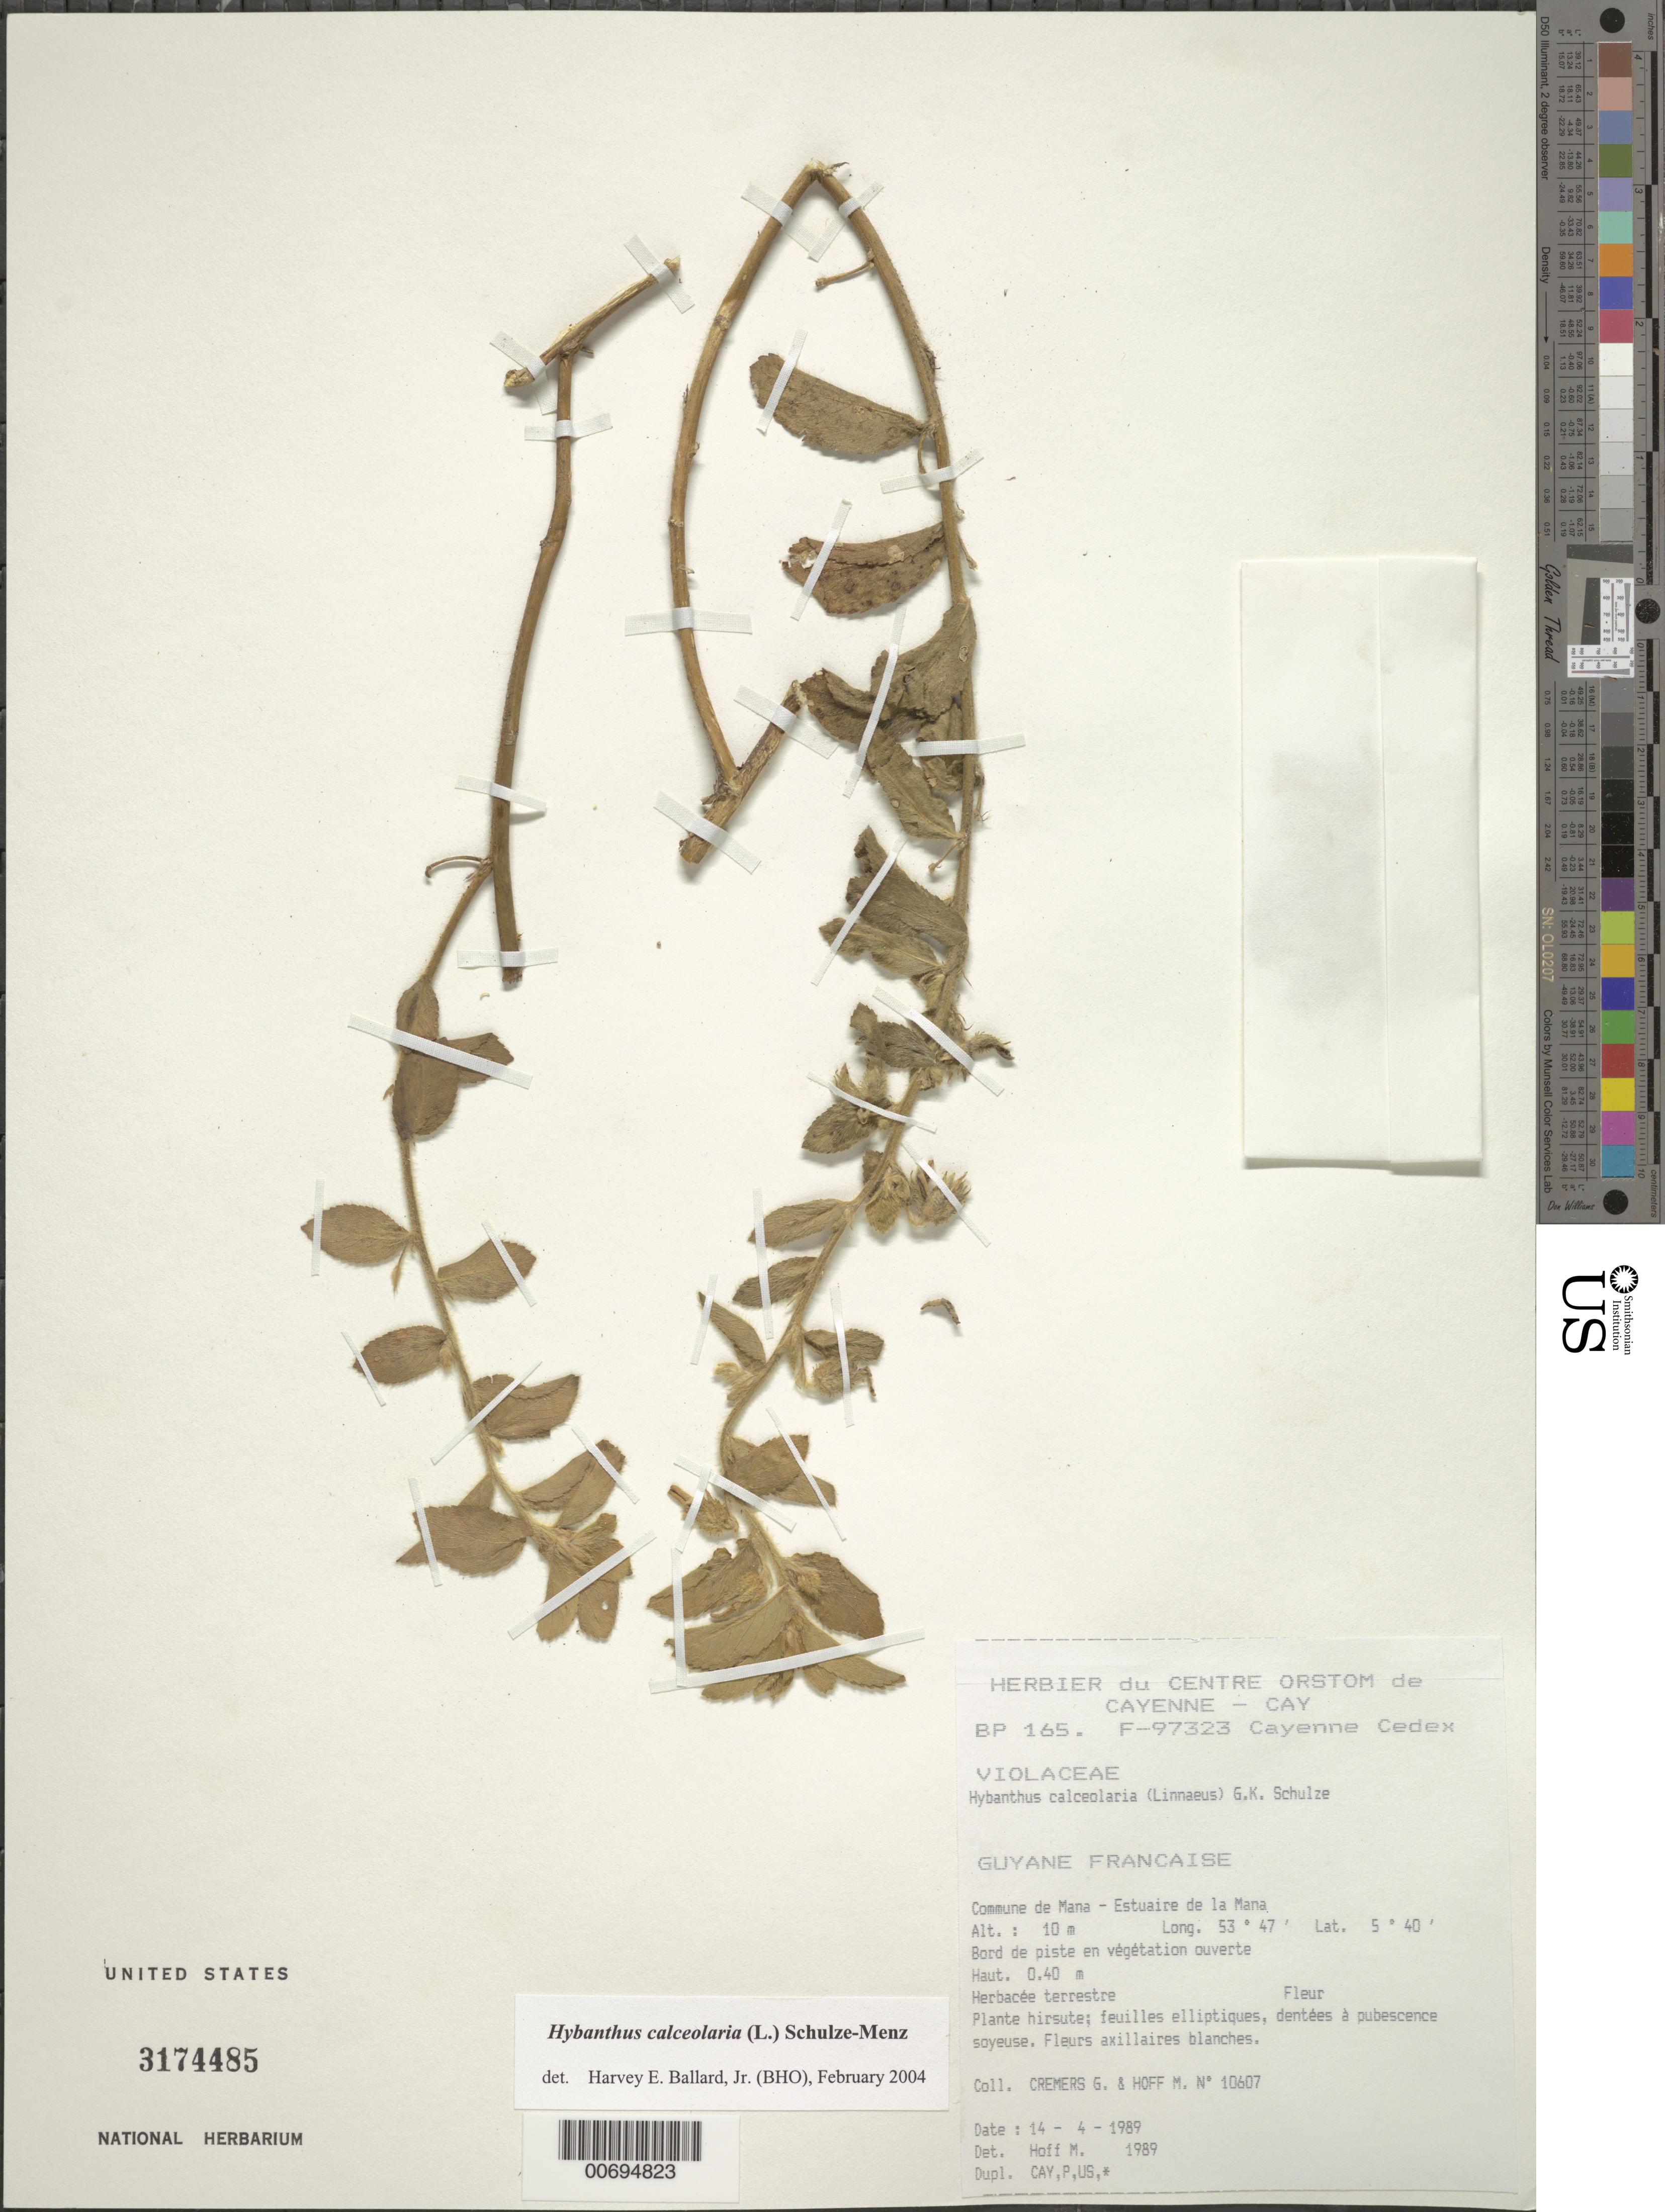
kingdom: Plantae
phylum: Tracheophyta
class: Magnoliopsida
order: Malpighiales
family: Violaceae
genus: Pombalia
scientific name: Pombalia calceolaria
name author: (L.) Paula-Souza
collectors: G. Cremers & M. Hoff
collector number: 10607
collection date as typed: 14-Apr-89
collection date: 1989-04-14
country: French Guiana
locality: Commune de Mana, Estuaire de la Mana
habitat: Along trail, in open vegetation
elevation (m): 10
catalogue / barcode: US 3174485